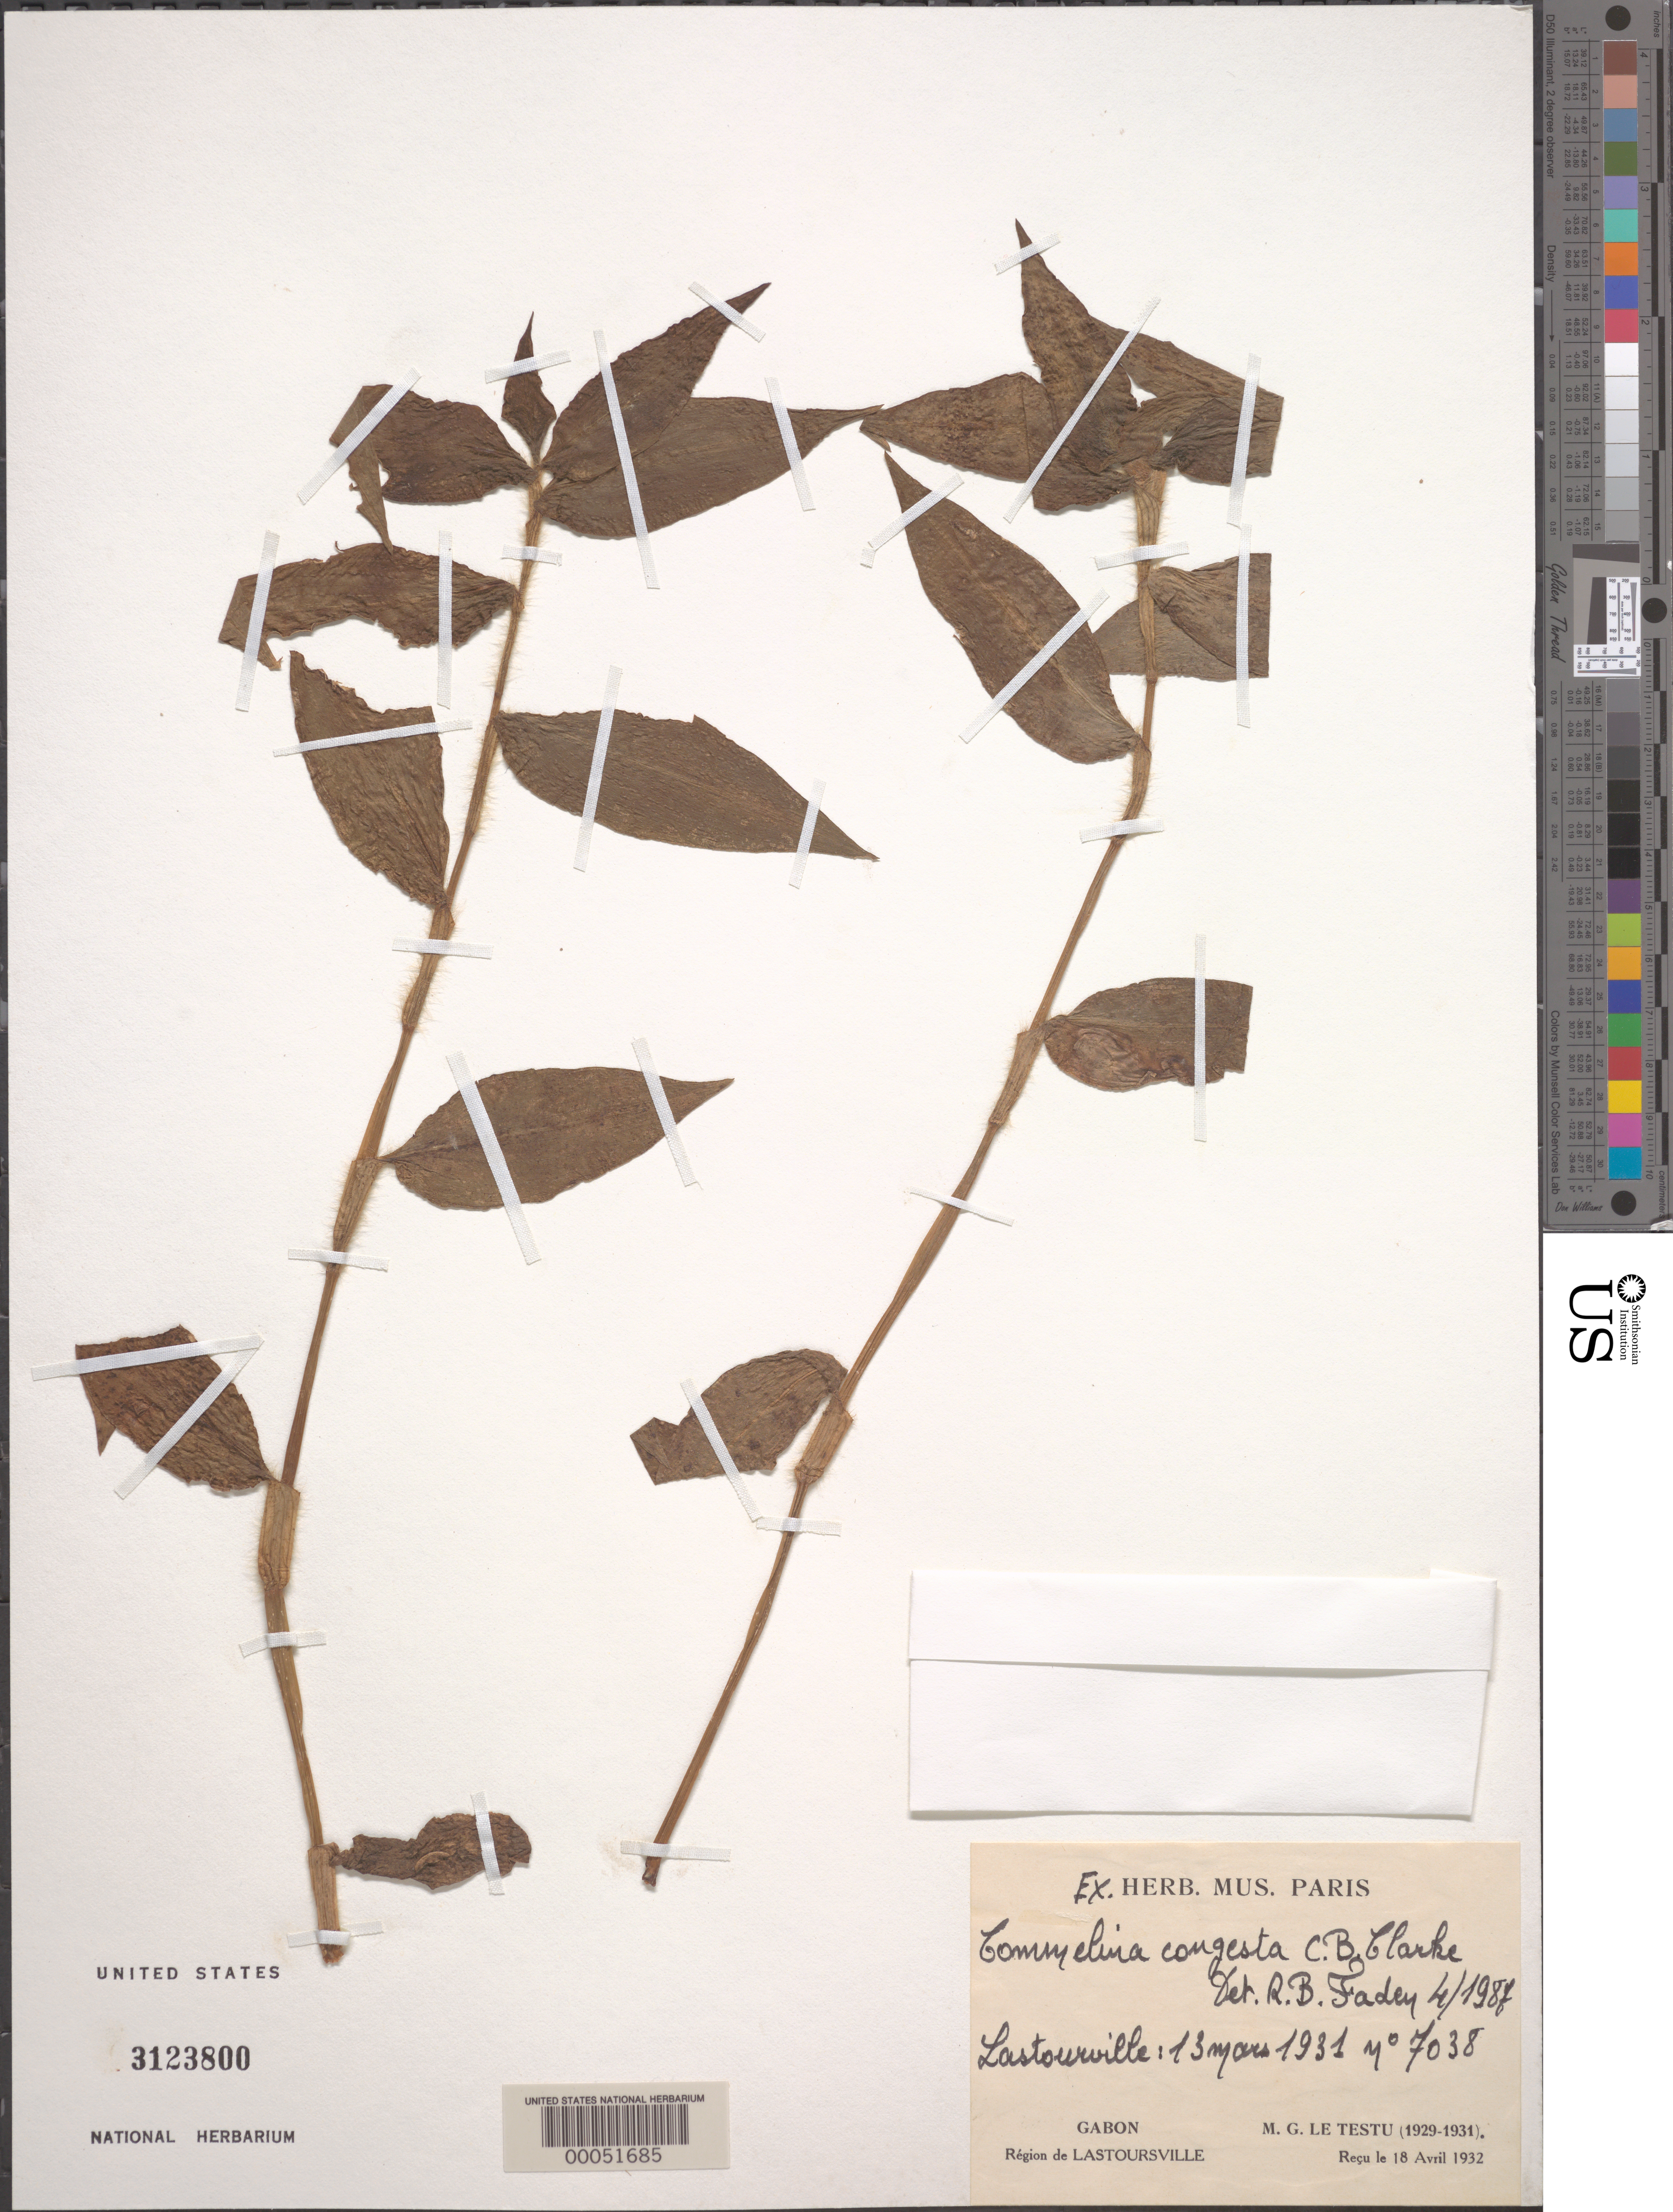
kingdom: Plantae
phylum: Tracheophyta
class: Liliopsida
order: Commelinales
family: Commelinaceae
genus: Commelina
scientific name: Commelina congesta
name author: C.B. Clarke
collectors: G. Le Testu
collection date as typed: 13 Mar 1931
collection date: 1931-03-13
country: Gabon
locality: Lastourville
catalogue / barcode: US 3123800